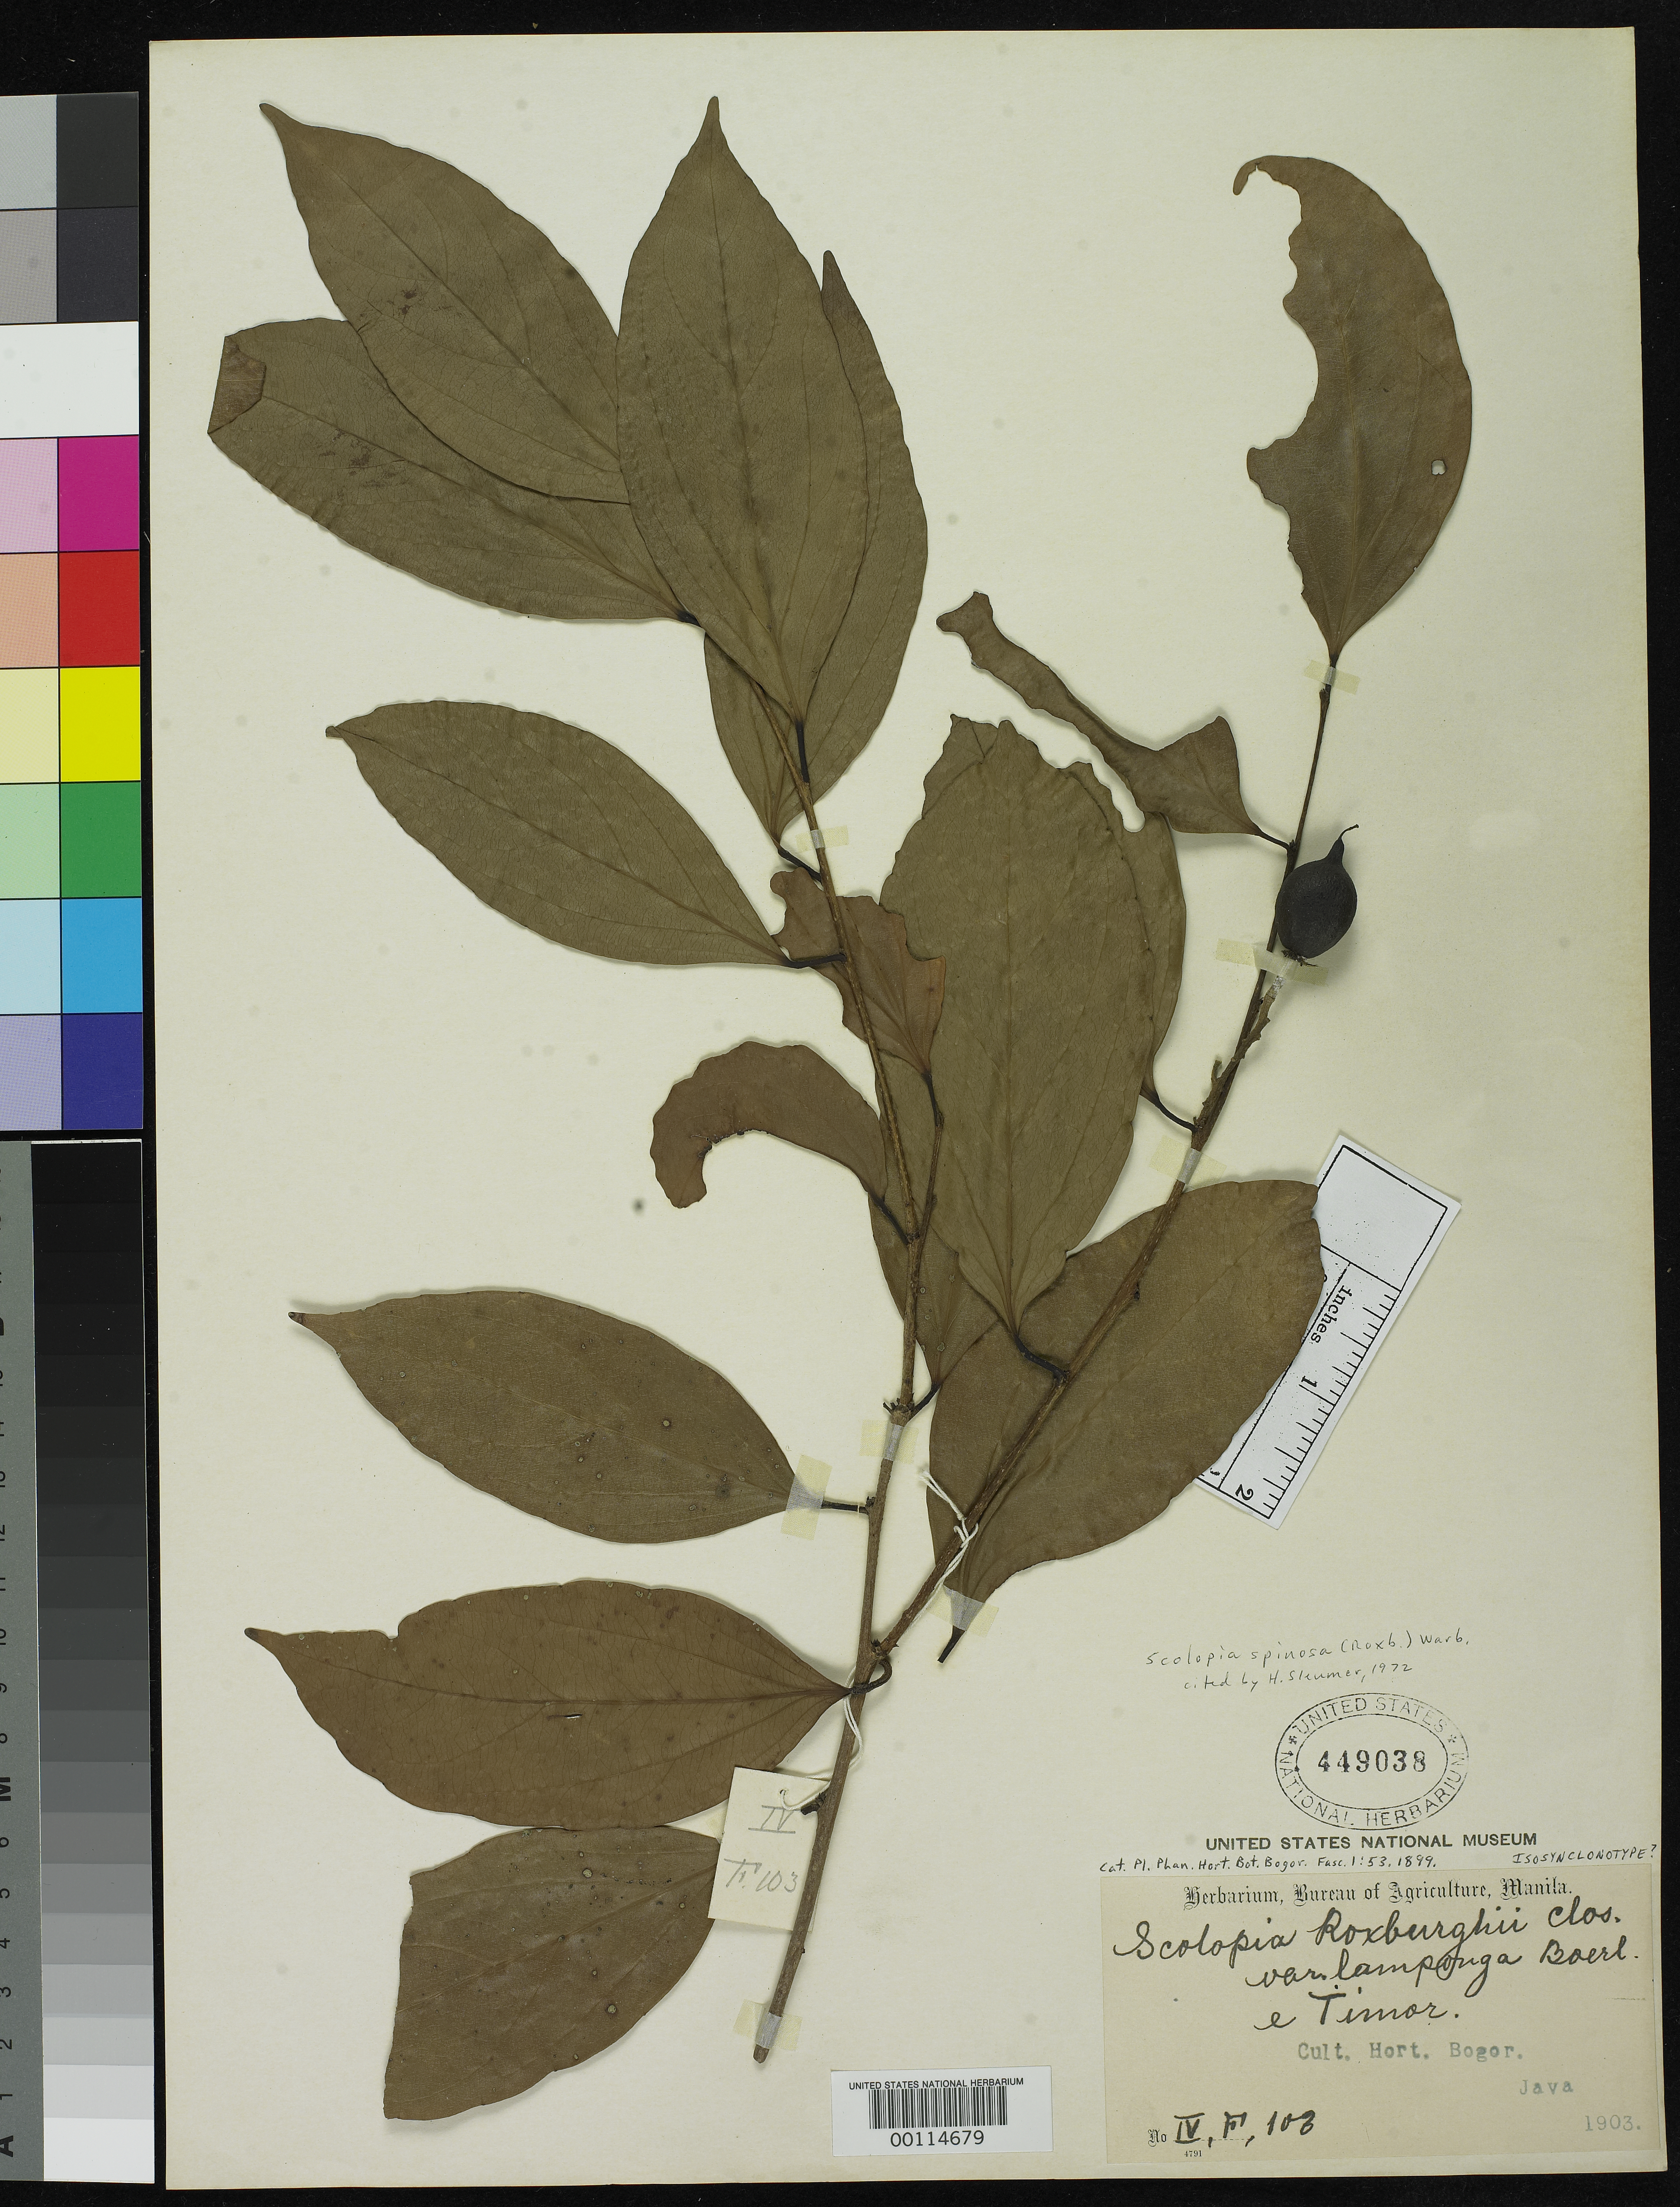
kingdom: Plantae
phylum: Tracheophyta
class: Magnoliopsida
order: Malpighiales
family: Salicaceae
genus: Scolopia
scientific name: Scolopia roxburghii var. lamponga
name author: Boerl.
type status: Possible Type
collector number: IV,f,103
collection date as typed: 1903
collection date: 1903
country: Indonesia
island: Java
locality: Timor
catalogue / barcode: US 449038